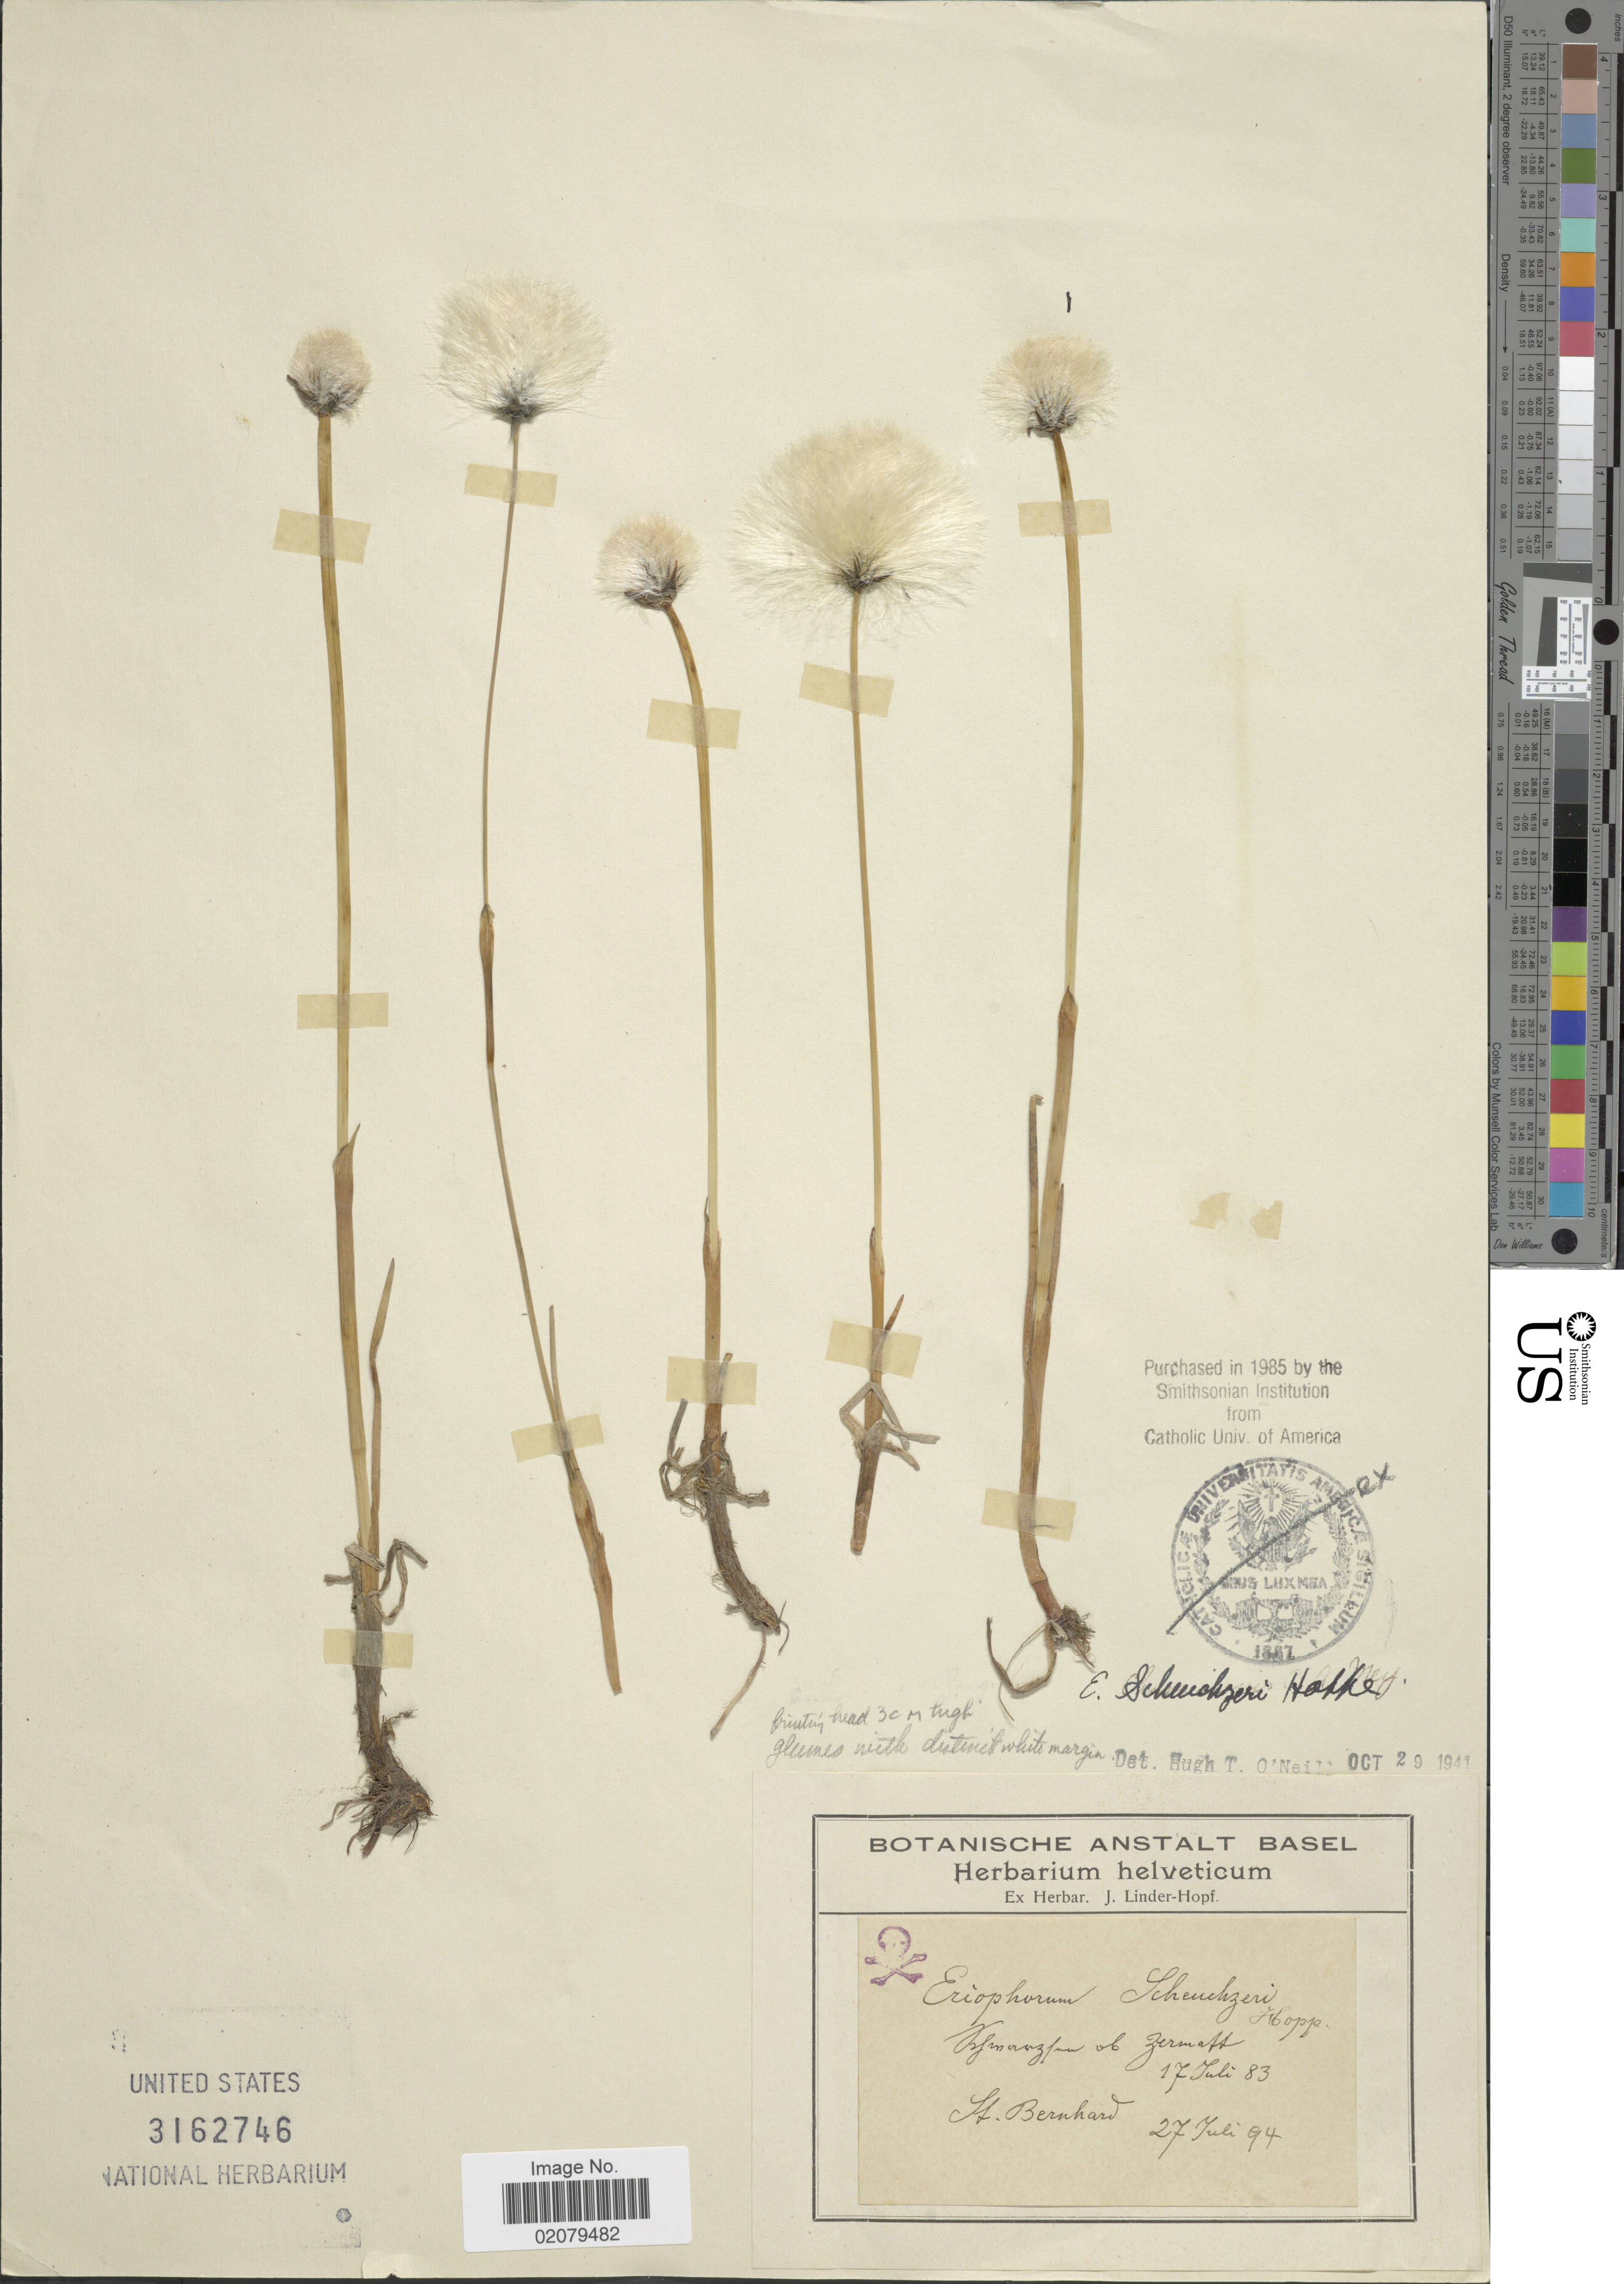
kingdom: Plantae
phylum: Tracheophyta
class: Liliopsida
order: Poales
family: Cyperaceae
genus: Eriophorum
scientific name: Eriophorum scheuchzeri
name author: Hoppe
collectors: Ex Herb. J. Linder-Hopf.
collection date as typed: Transcribed d/m/y: 17/7/83 to 27/7/94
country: Switzerland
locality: Osfmarzfan of Zermatt, St. Bernard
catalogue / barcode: US 3162746